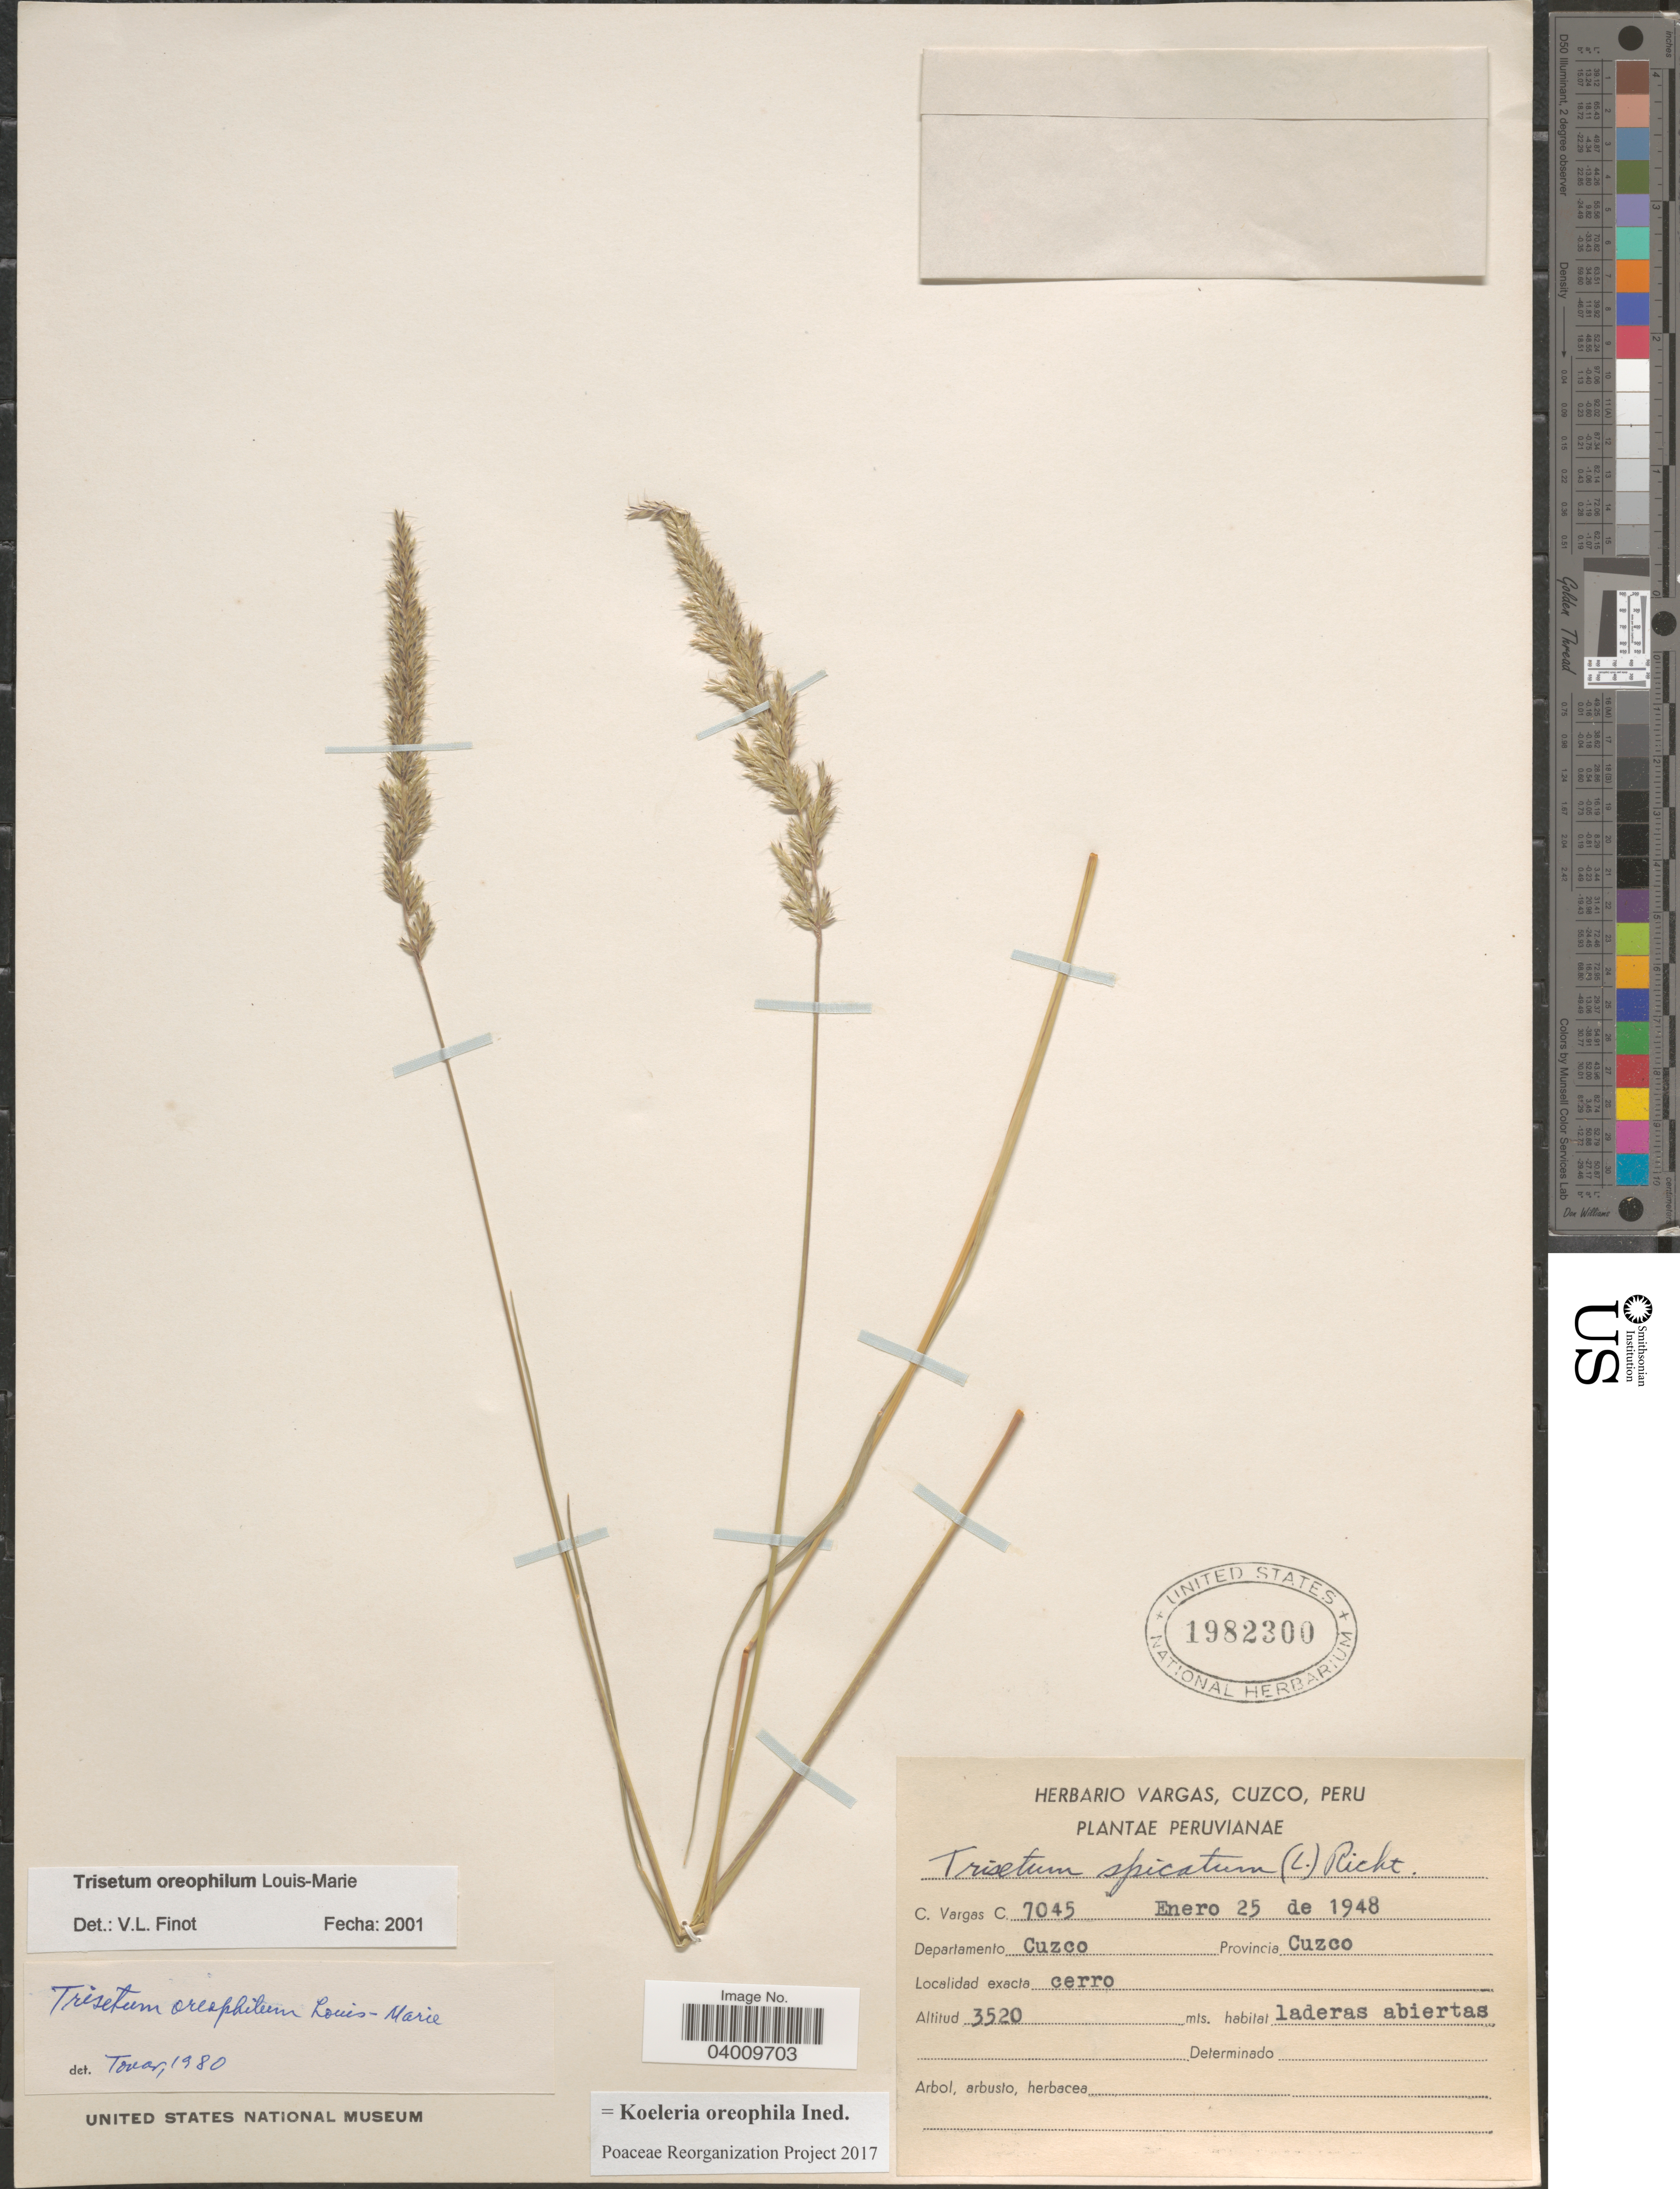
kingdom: Plantae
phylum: Tracheophyta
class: Liliopsida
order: Poales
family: Poaceae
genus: Koeleria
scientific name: Koeleria oreophila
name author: (Louis-Marie) Barberá et al.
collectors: C. Vargas Calderón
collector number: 7045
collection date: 1948-01-25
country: Peru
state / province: Cusco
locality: Departamento Cuzco. Provincia Cuzco. Cerro.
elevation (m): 3520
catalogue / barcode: US 1982300